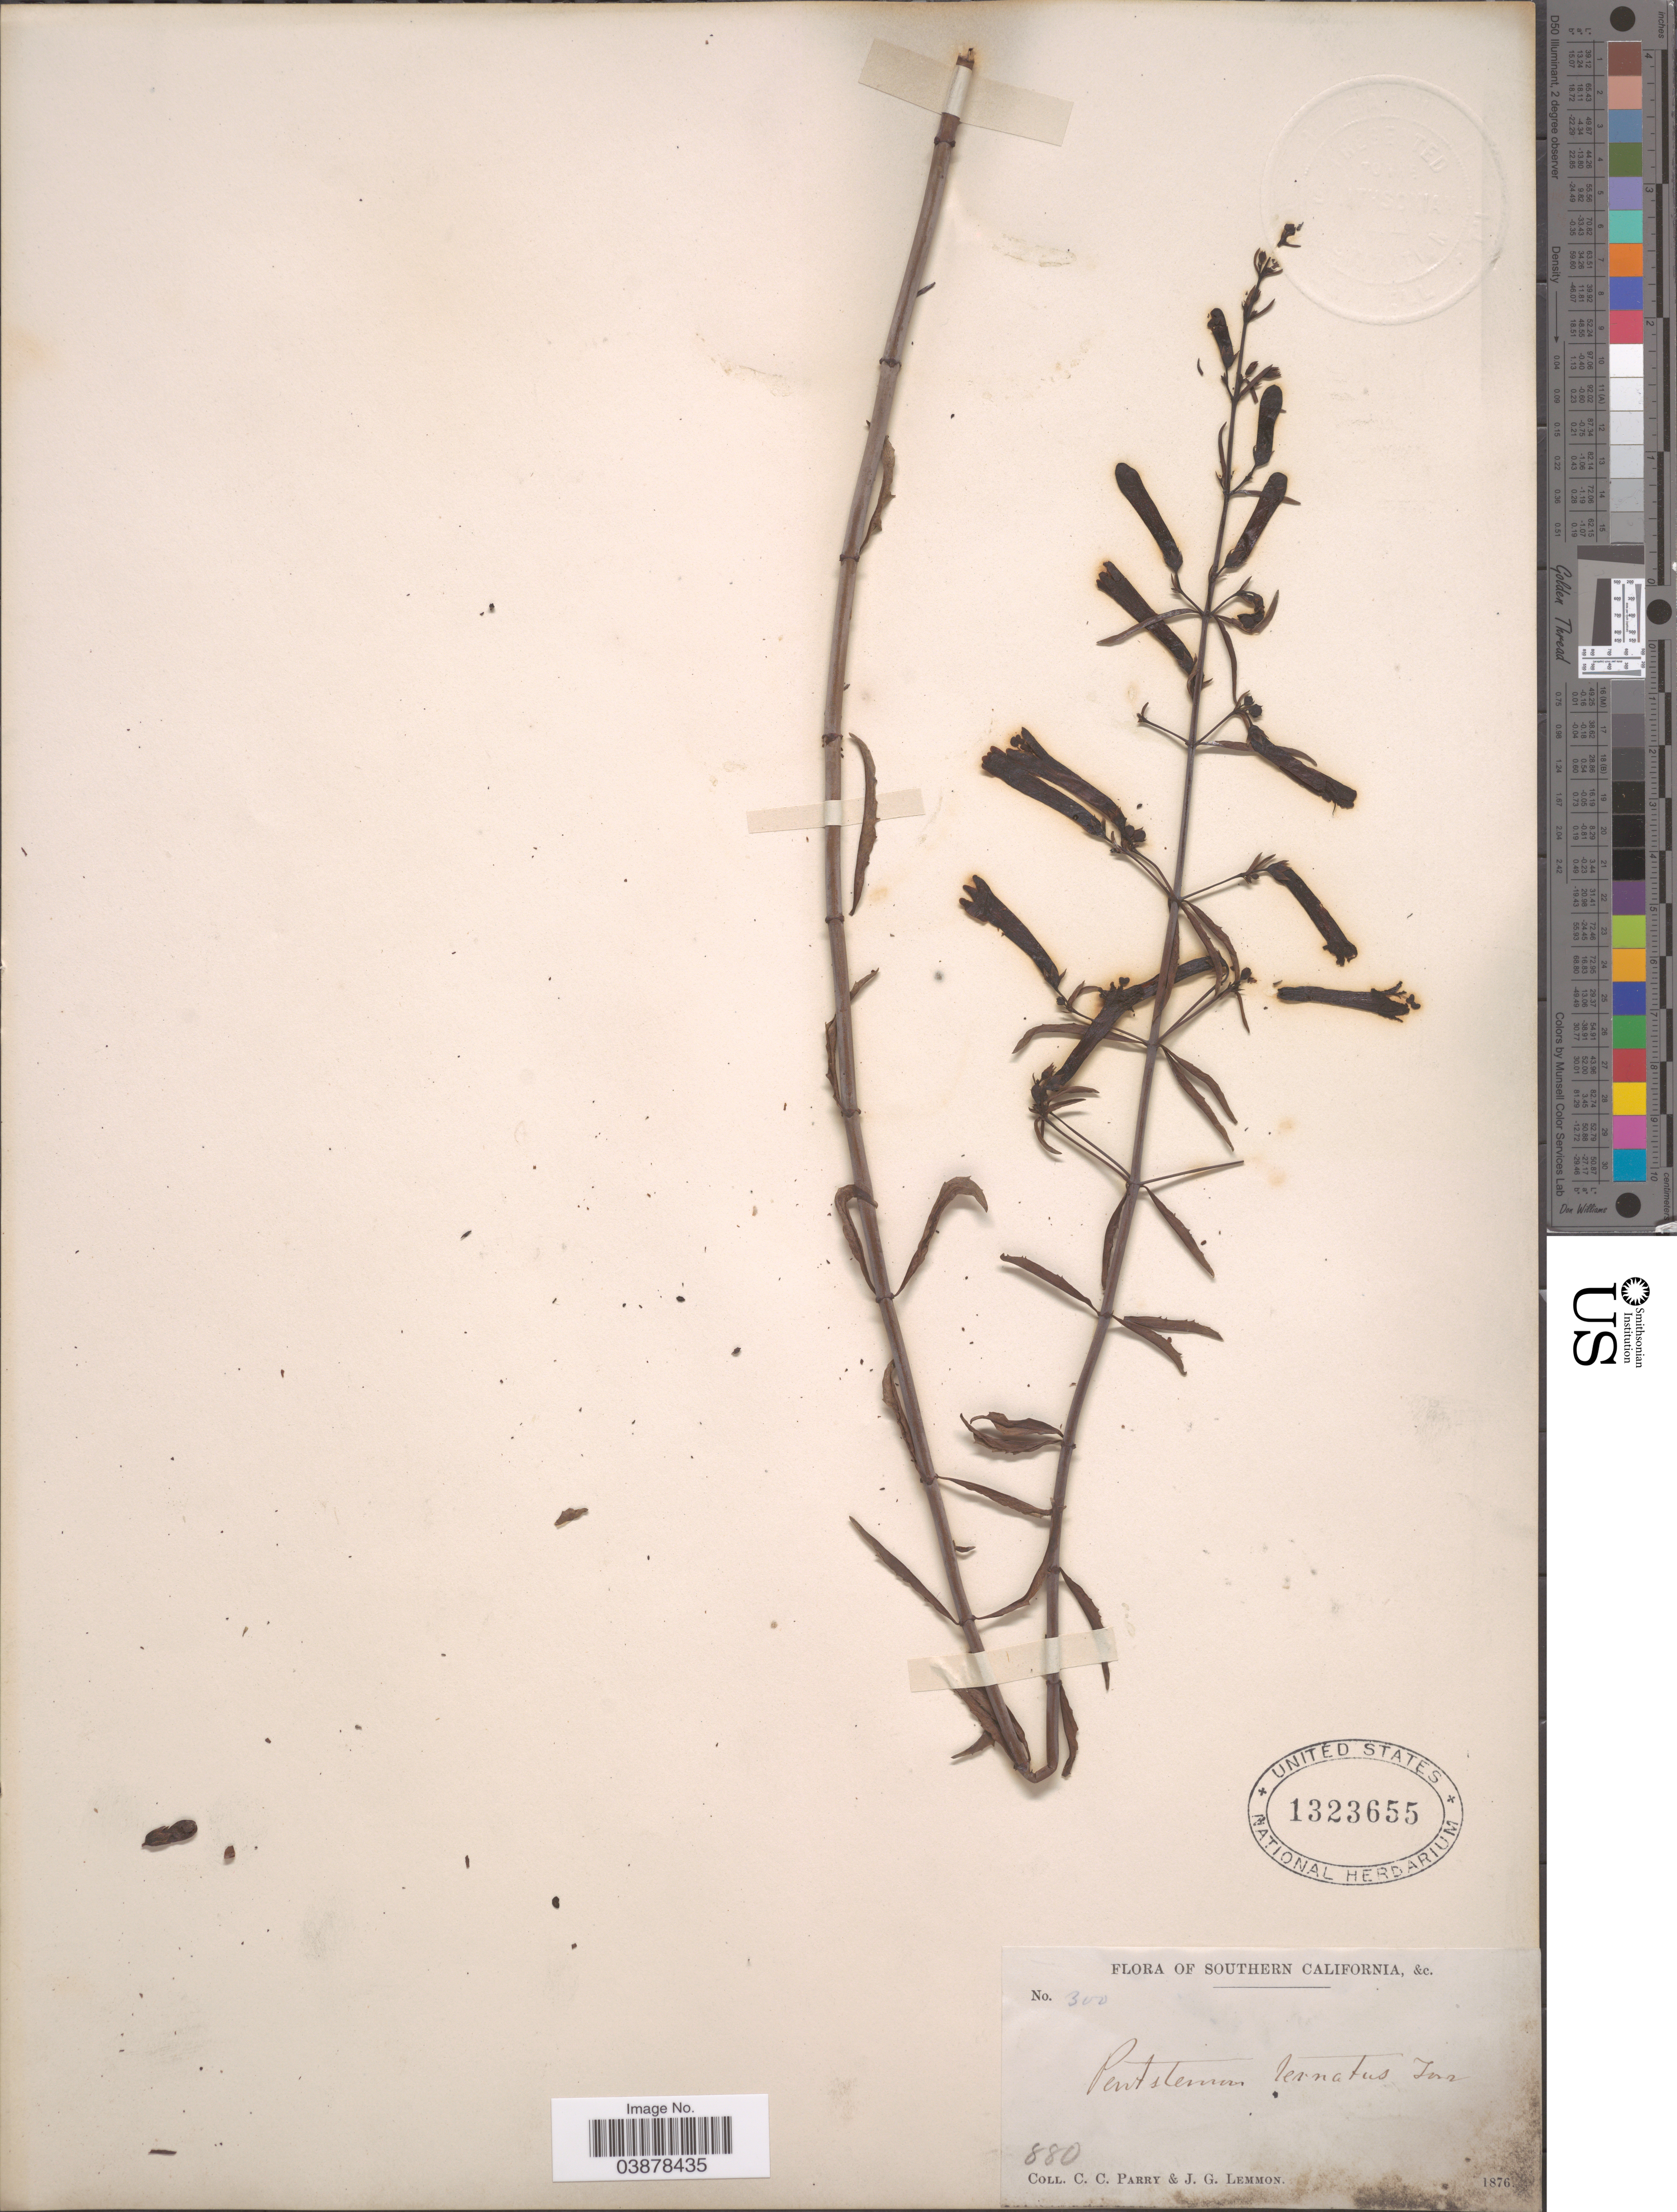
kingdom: Plantae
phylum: Tracheophyta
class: Magnoliopsida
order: Lamiales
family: Plantaginaceae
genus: Penstemon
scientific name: Penstemon ternatus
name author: Torr. ex A. Gray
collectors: C. C. Parry & J. Lemmon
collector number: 300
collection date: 1876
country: United States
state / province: California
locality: Southern California.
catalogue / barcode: US 1323655